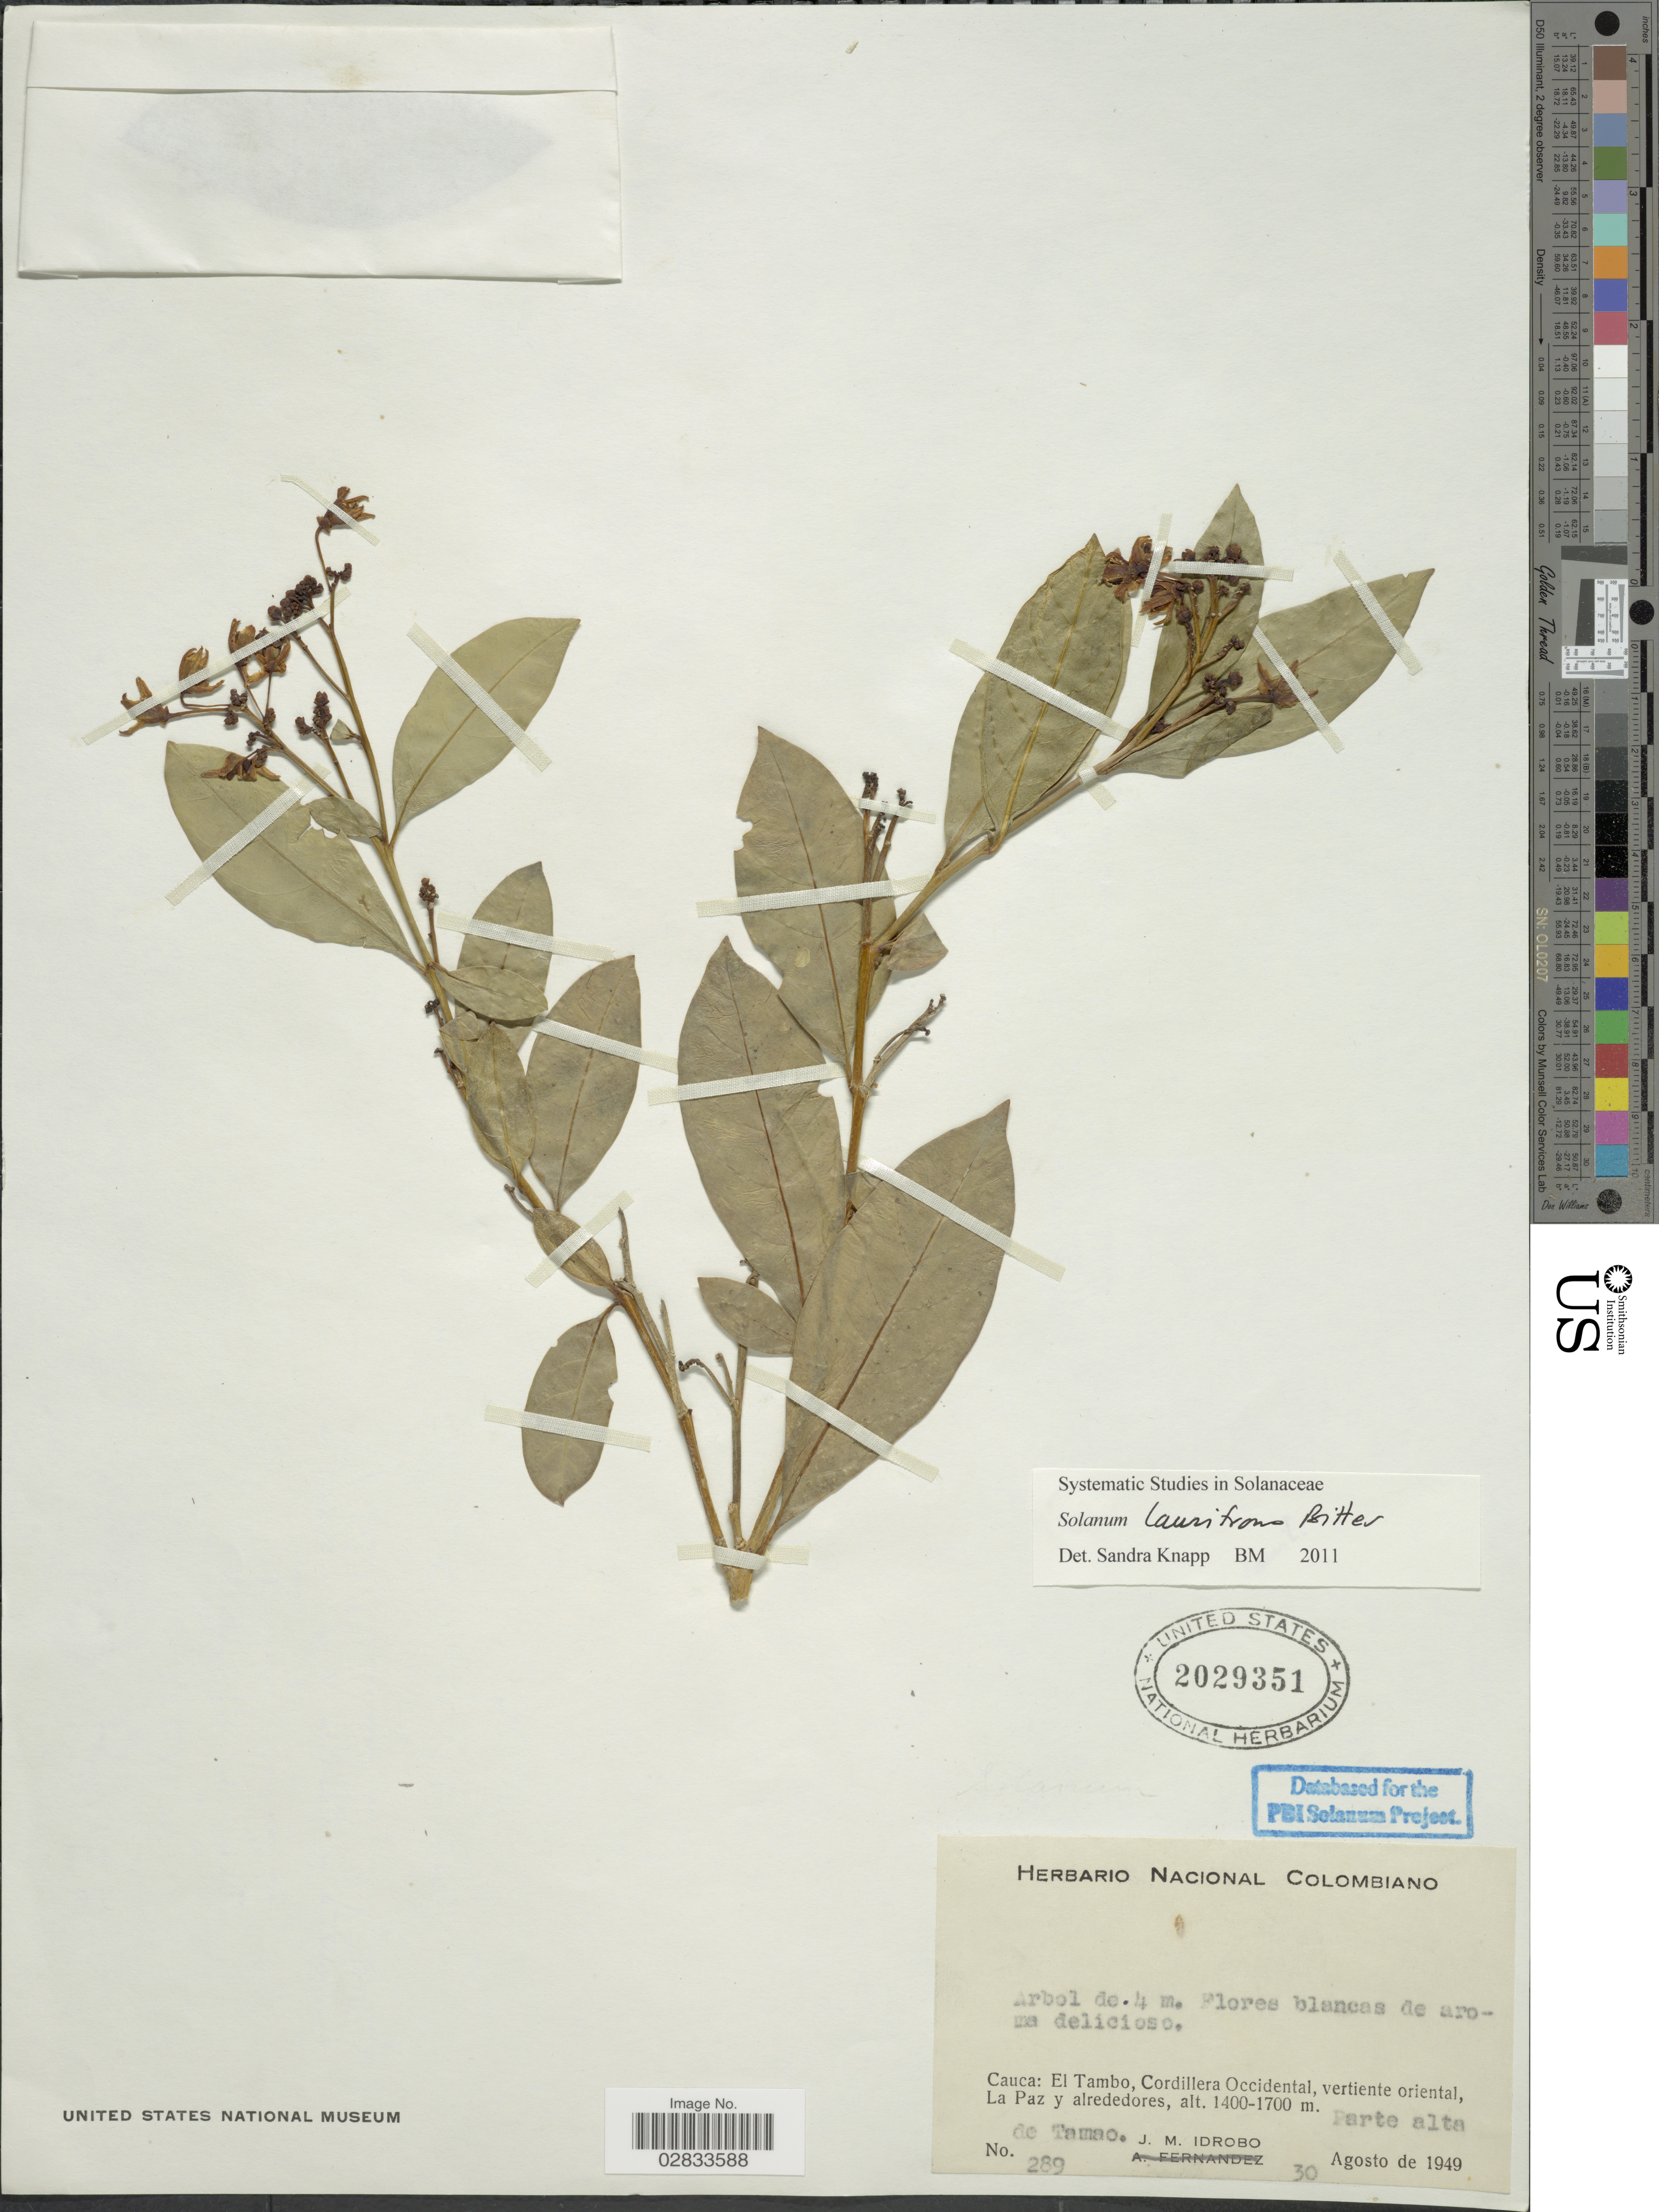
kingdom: Plantae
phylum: Tracheophyta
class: Magnoliopsida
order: Solanales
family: Solanaceae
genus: Solanum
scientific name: Solanum laurifrons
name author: Bitter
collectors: J. M. Idrobo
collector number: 289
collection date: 1949-08-30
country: Colombia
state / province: Cauca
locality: El Tambo, Cordillera Occidental, vertiente oriental, La Paz y alrededores. Parte alta de Tamao.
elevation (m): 1400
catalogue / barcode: US 2029351